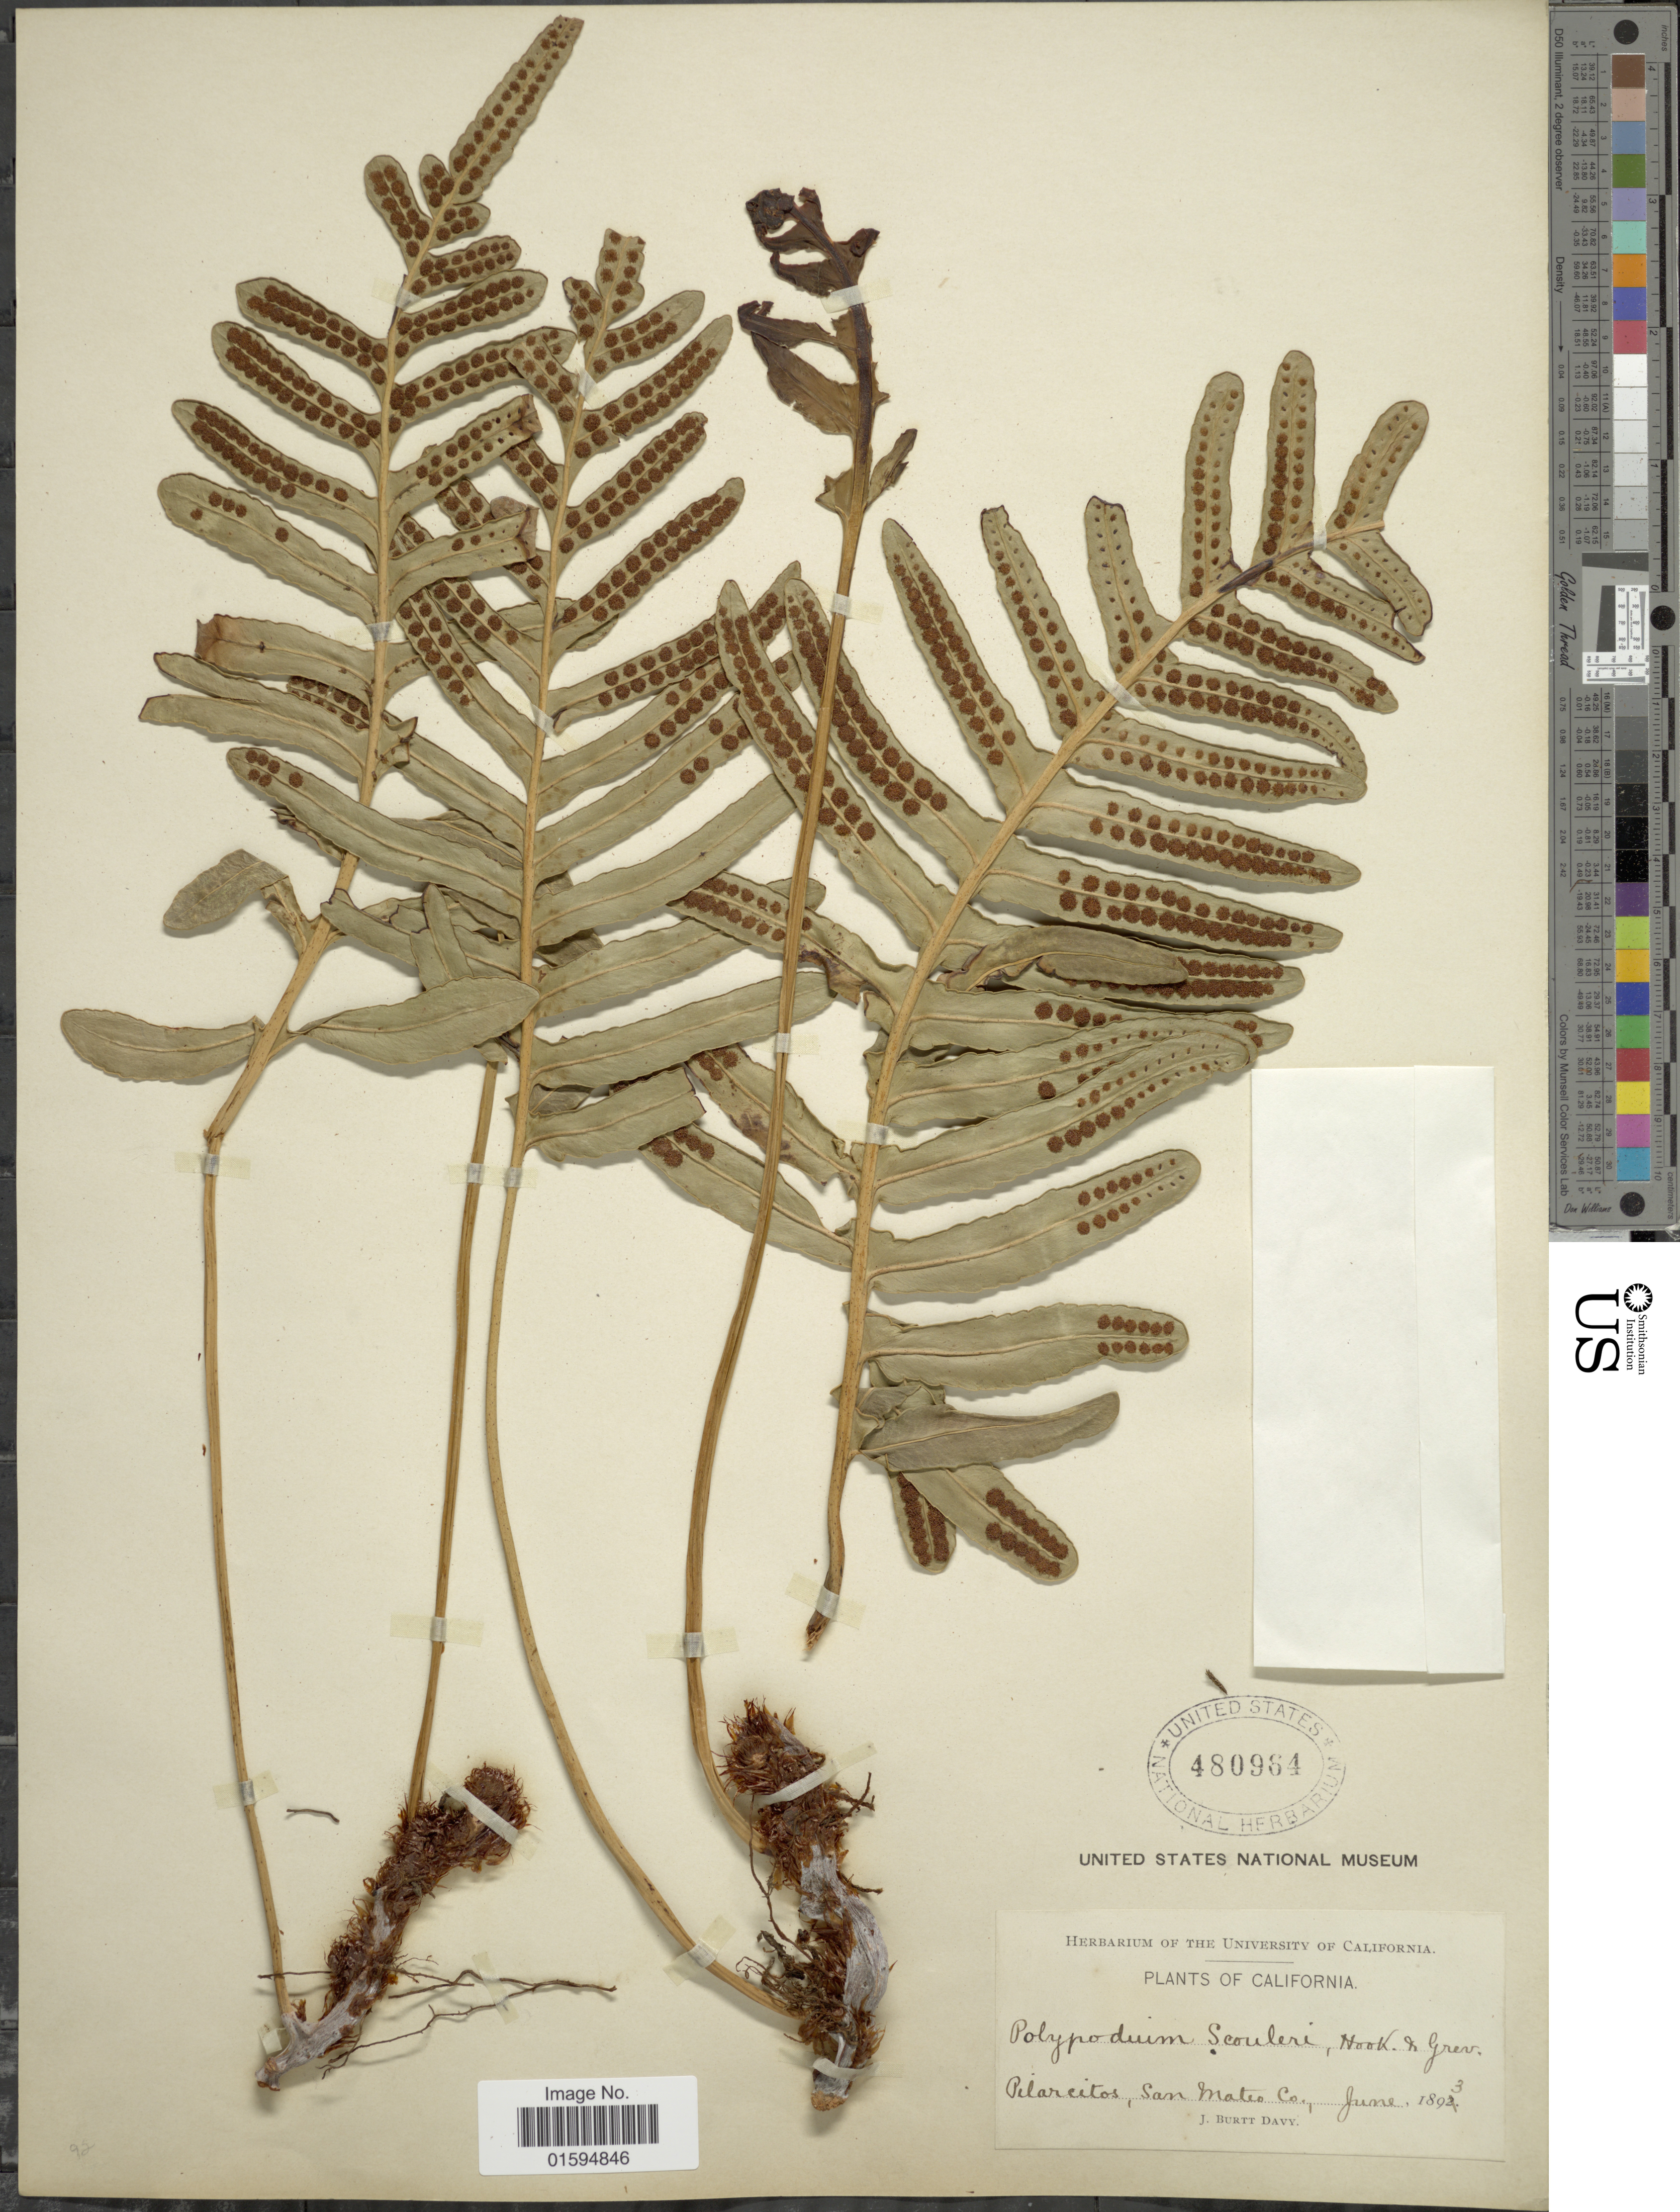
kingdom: Plantae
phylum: Tracheophyta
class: Polypodiopsida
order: Polypodiales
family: Polypodiaceae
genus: Polypodium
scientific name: Polypodium scouleri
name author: Hook. & Grev.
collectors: J. Burtt Davy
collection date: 1893-06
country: United States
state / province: California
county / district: San Mateo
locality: Pilarcitos, San Mateo Co.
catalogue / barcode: US 480964